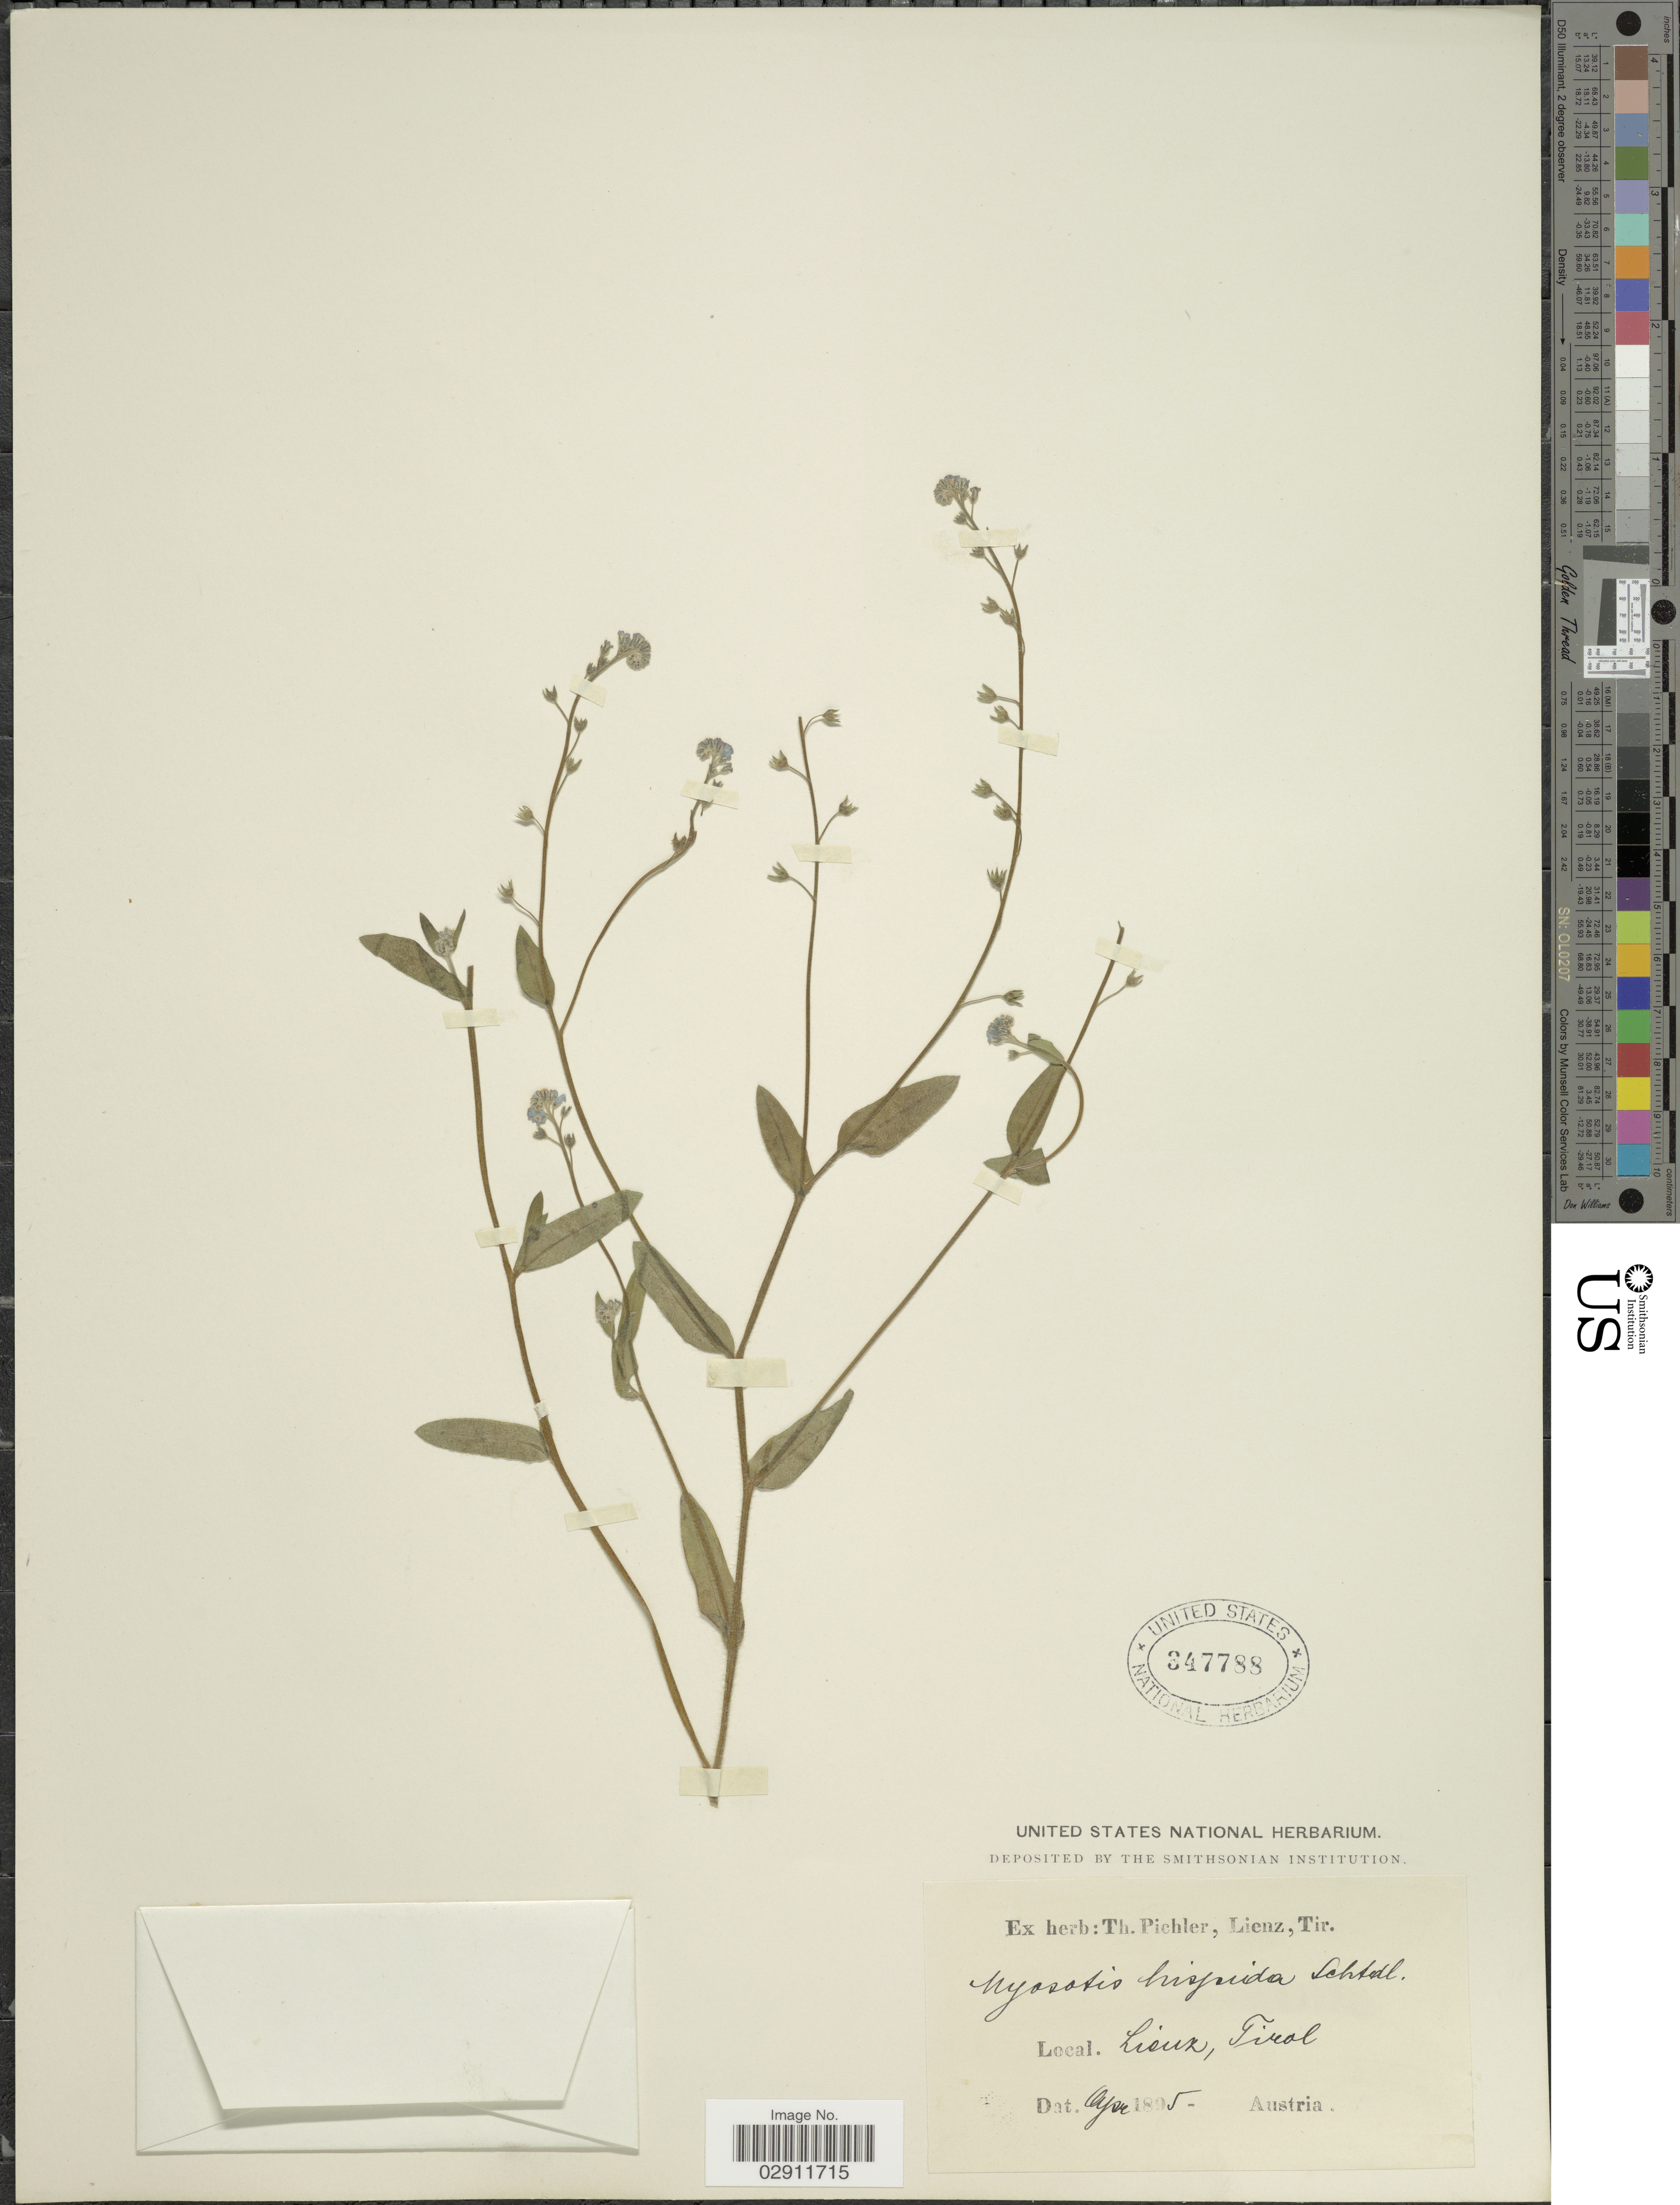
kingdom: Plantae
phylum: Tracheophyta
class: Magnoliopsida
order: Boraginales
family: Boraginaceae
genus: Myosotis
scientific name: Myosotis hispida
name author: Schltdl.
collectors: ex herb. T. Pichler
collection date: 1895-04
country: Austria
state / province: Tirol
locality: Lienz, Tirol.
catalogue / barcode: US 347788